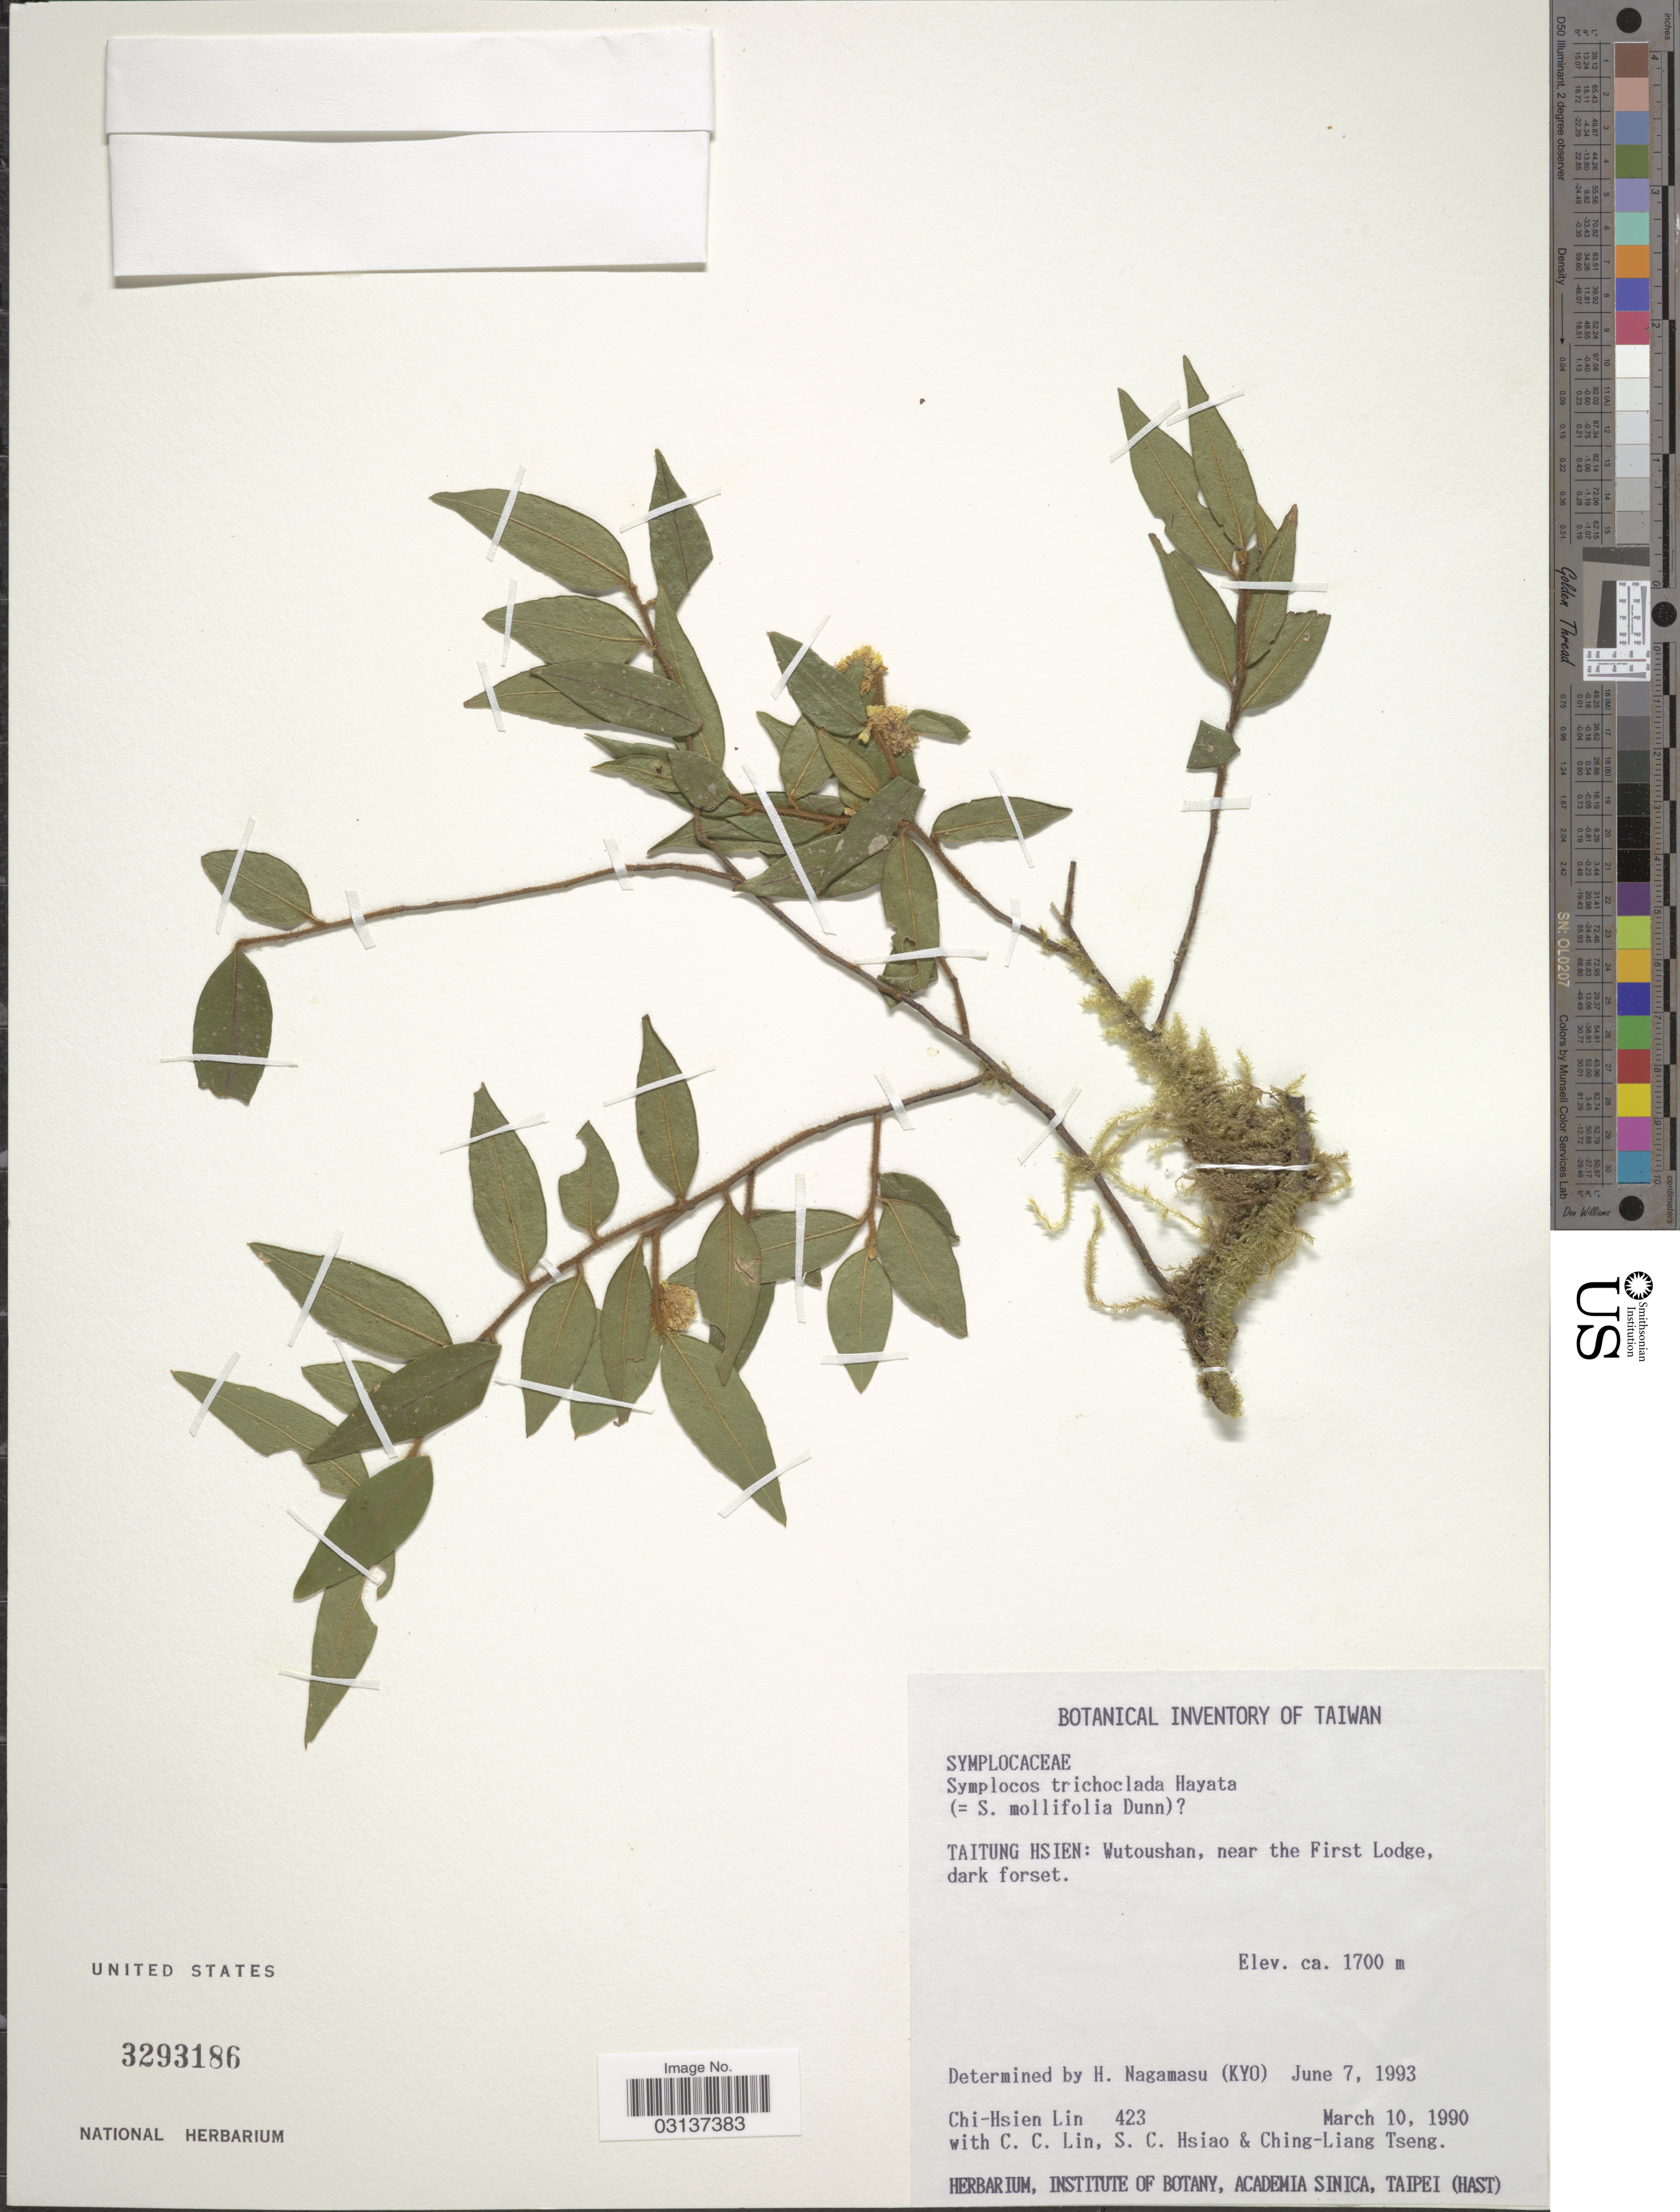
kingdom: Plantae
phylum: Tracheophyta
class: Magnoliopsida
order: Ericales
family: Symplocaceae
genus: Symplocos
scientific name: Symplocos trichoclada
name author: Hayata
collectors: C. Lin, C. Lin, S. Hsiao & C. Tseng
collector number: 423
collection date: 1990-03-10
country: Taiwan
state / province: Taitung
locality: Taitung Hsien: Wutoushan, near the First Lodge, dark forset.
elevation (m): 1700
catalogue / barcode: US 3293186